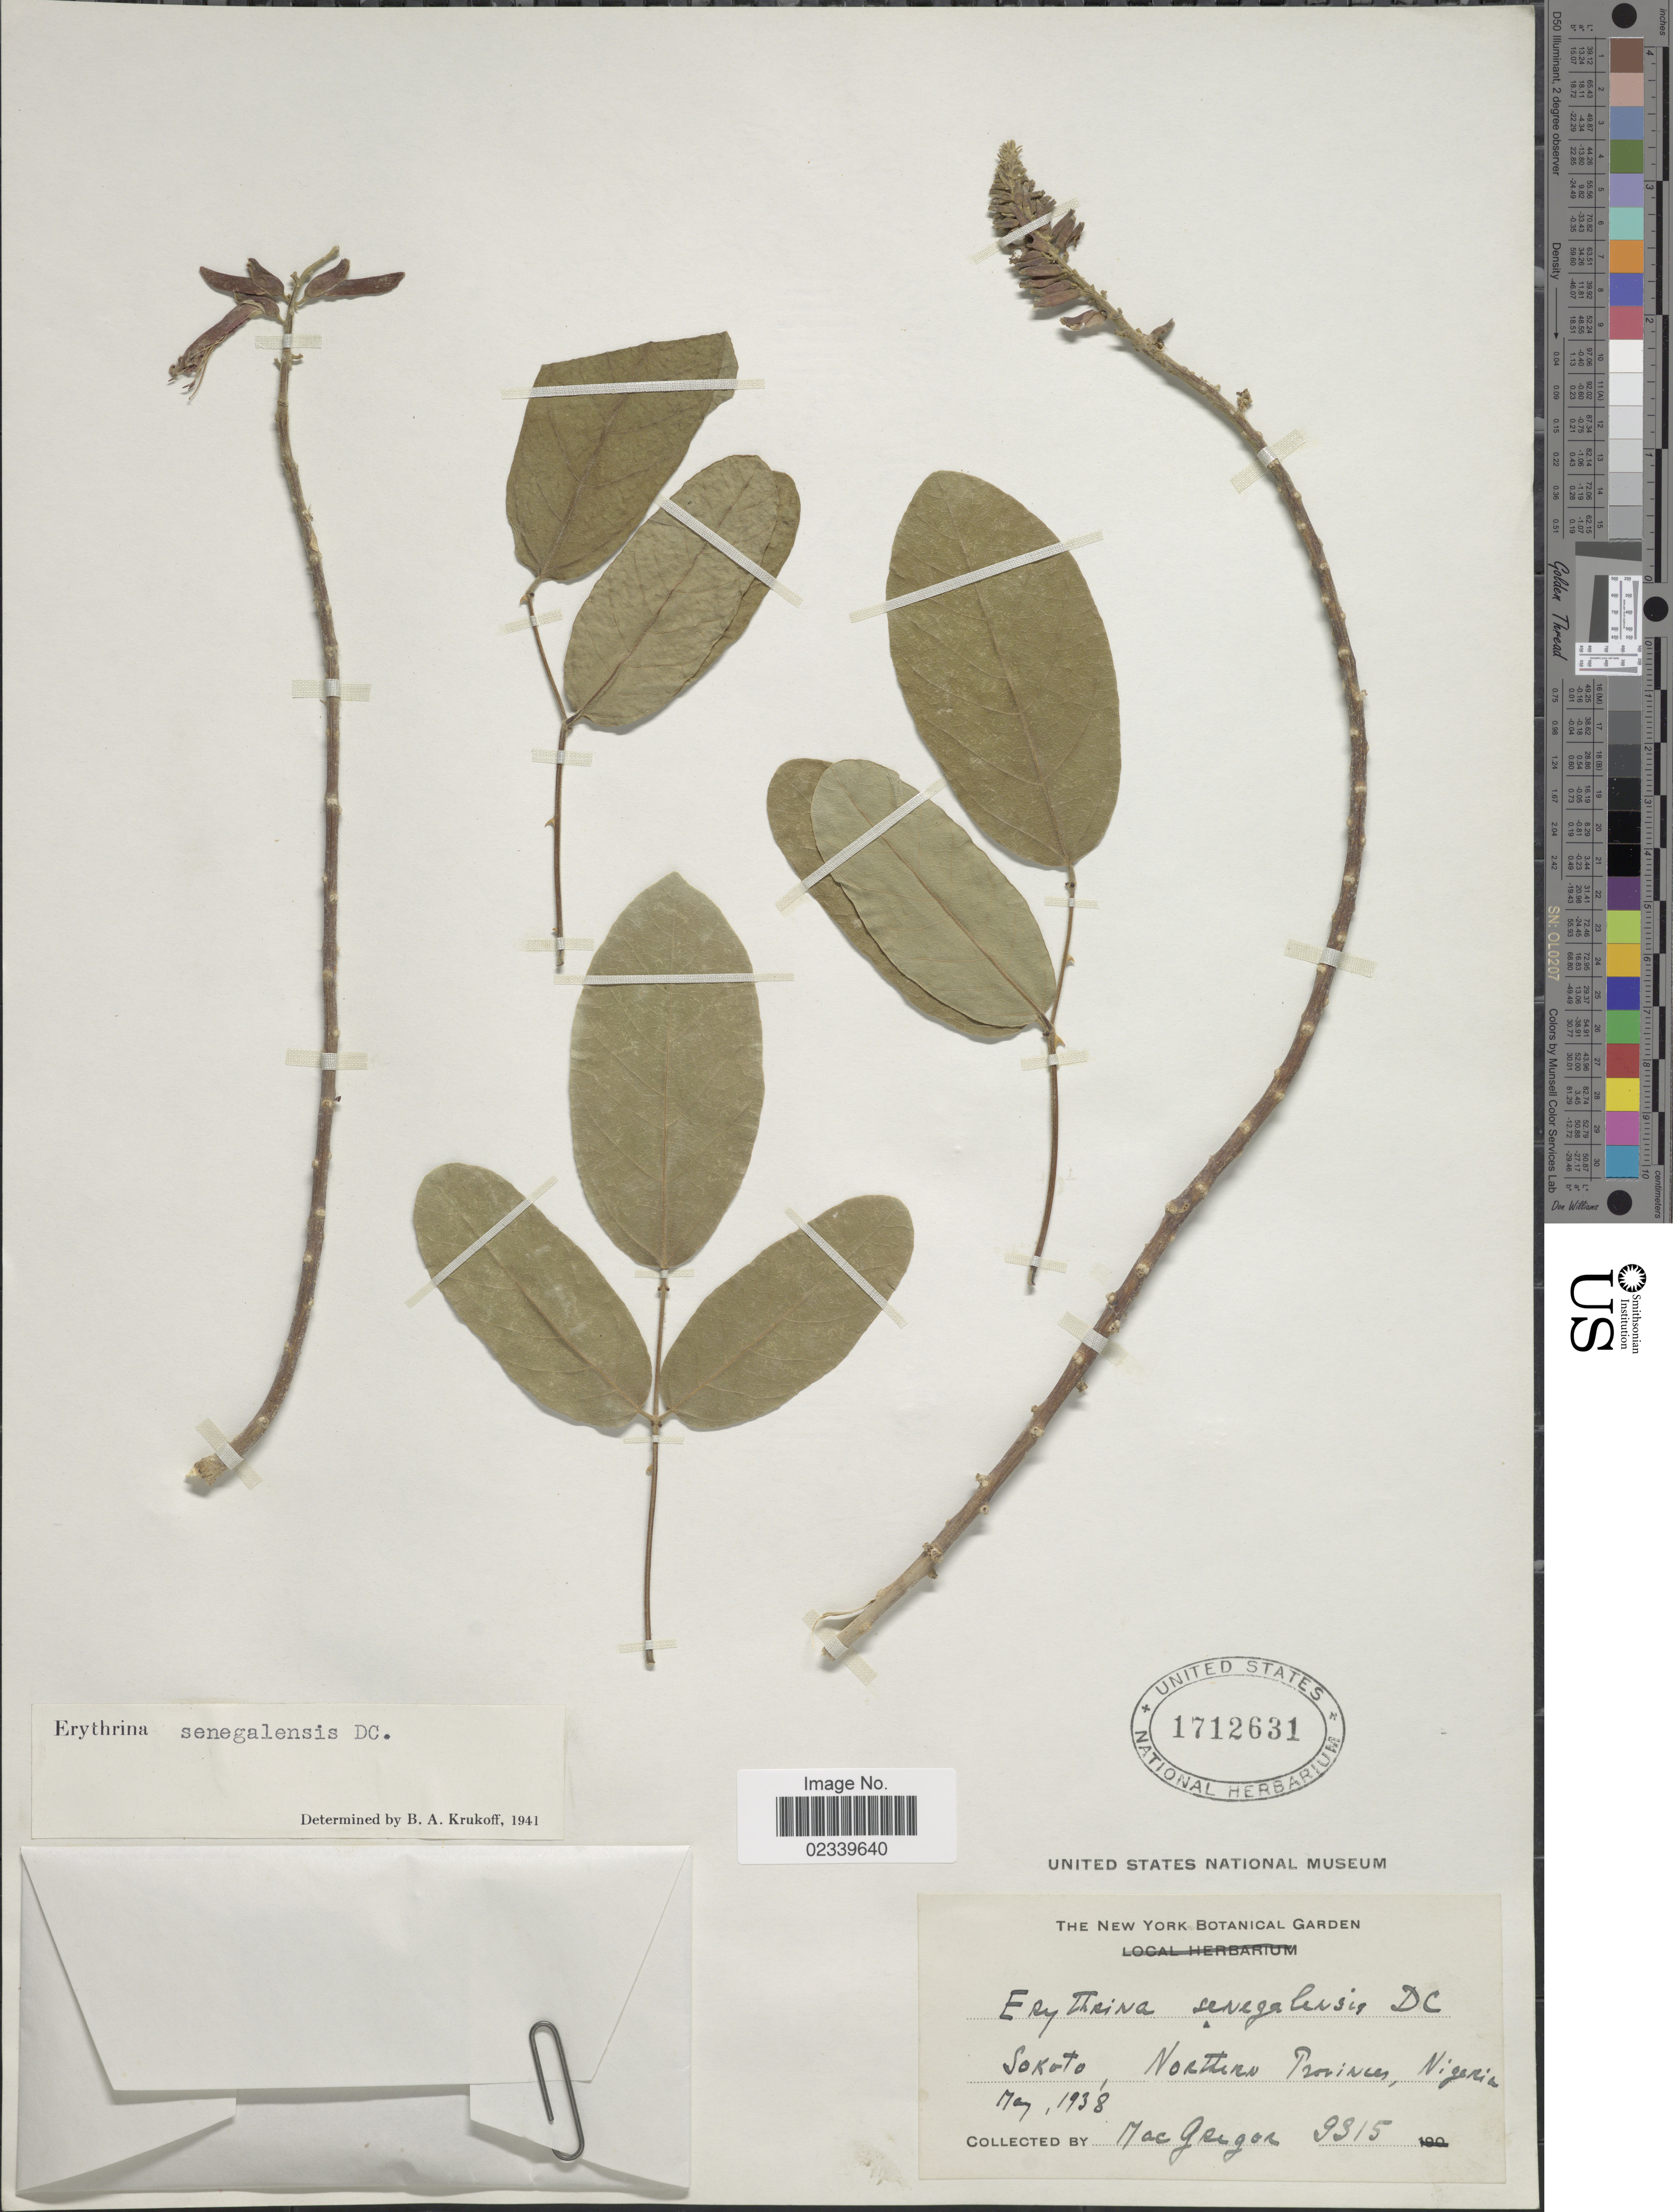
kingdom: Plantae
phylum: Tracheophyta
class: Magnoliopsida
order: Fabales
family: Fabaceae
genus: Erythrina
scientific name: Erythrina senegalensis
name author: DC.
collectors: MacGregor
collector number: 9315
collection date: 1938-05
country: Nigeria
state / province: Sokoto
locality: Sokota, Northern Provinces, Nigeria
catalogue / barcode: US 1712631